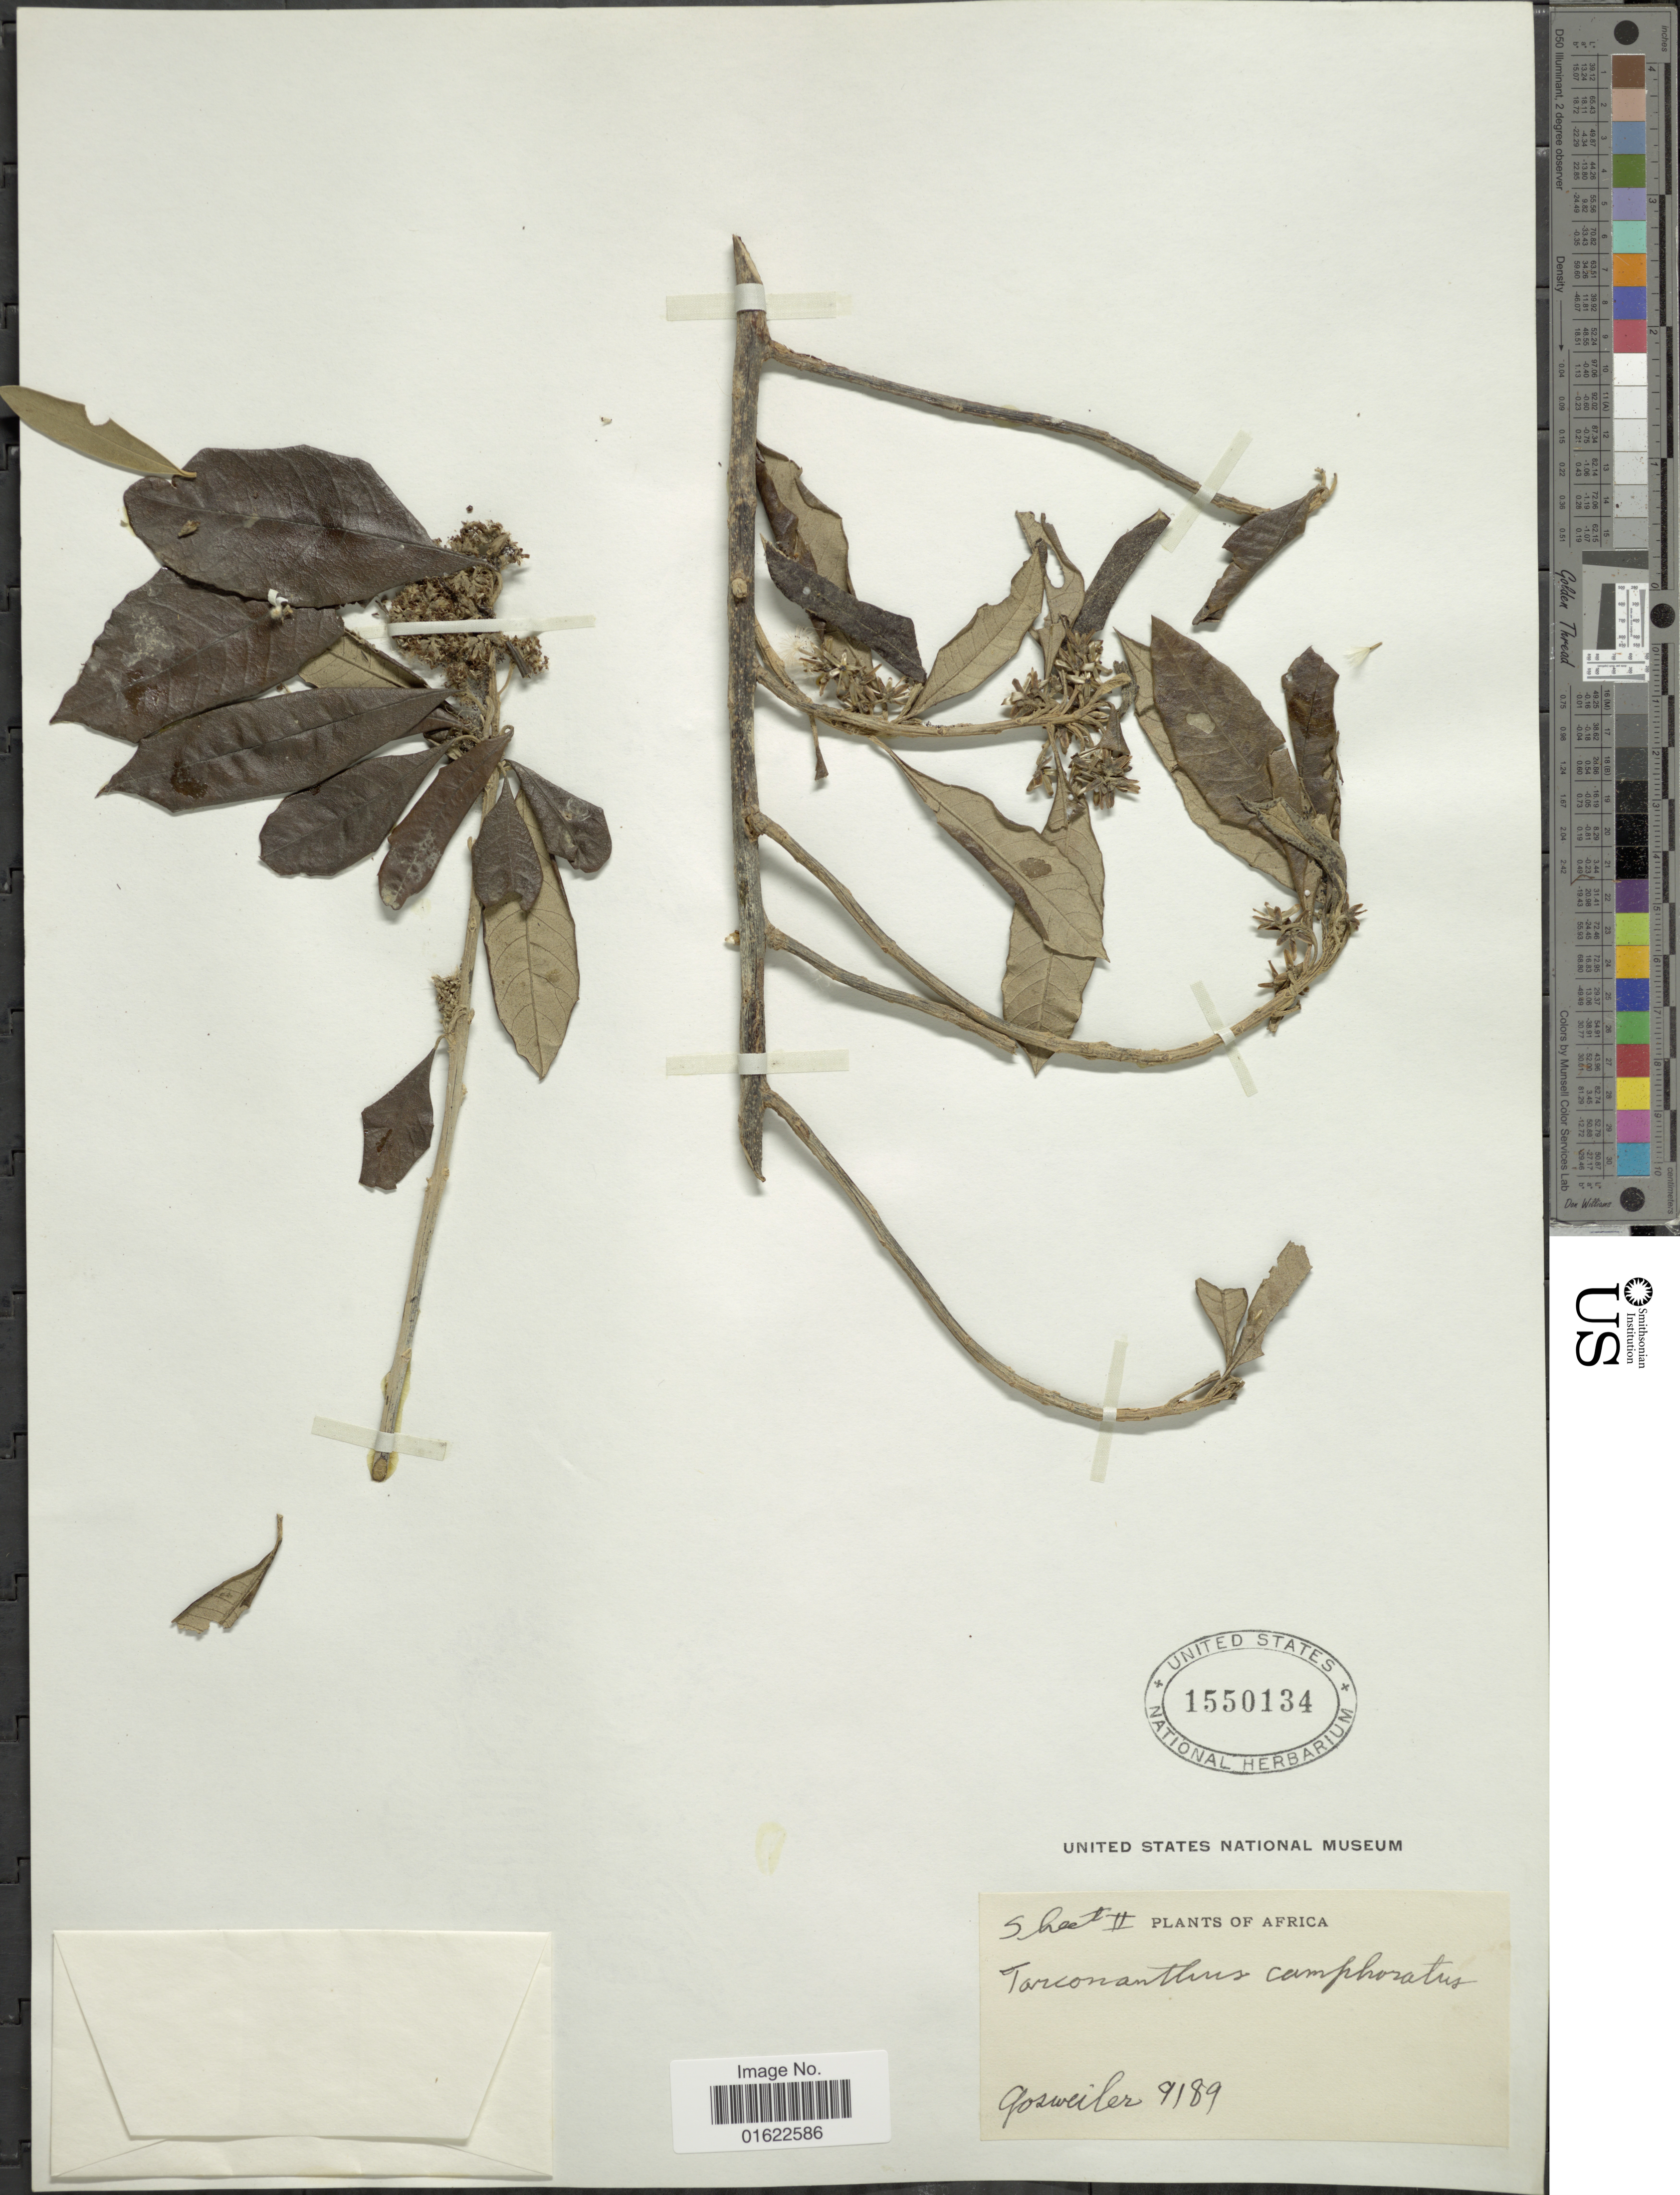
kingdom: Plantae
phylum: Tracheophyta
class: Magnoliopsida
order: Asterales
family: Asteraceae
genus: Tarchonanthus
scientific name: Tarchonanthus camphoratus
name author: L.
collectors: -. Gossweiler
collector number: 9189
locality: Africa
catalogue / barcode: US 1550134